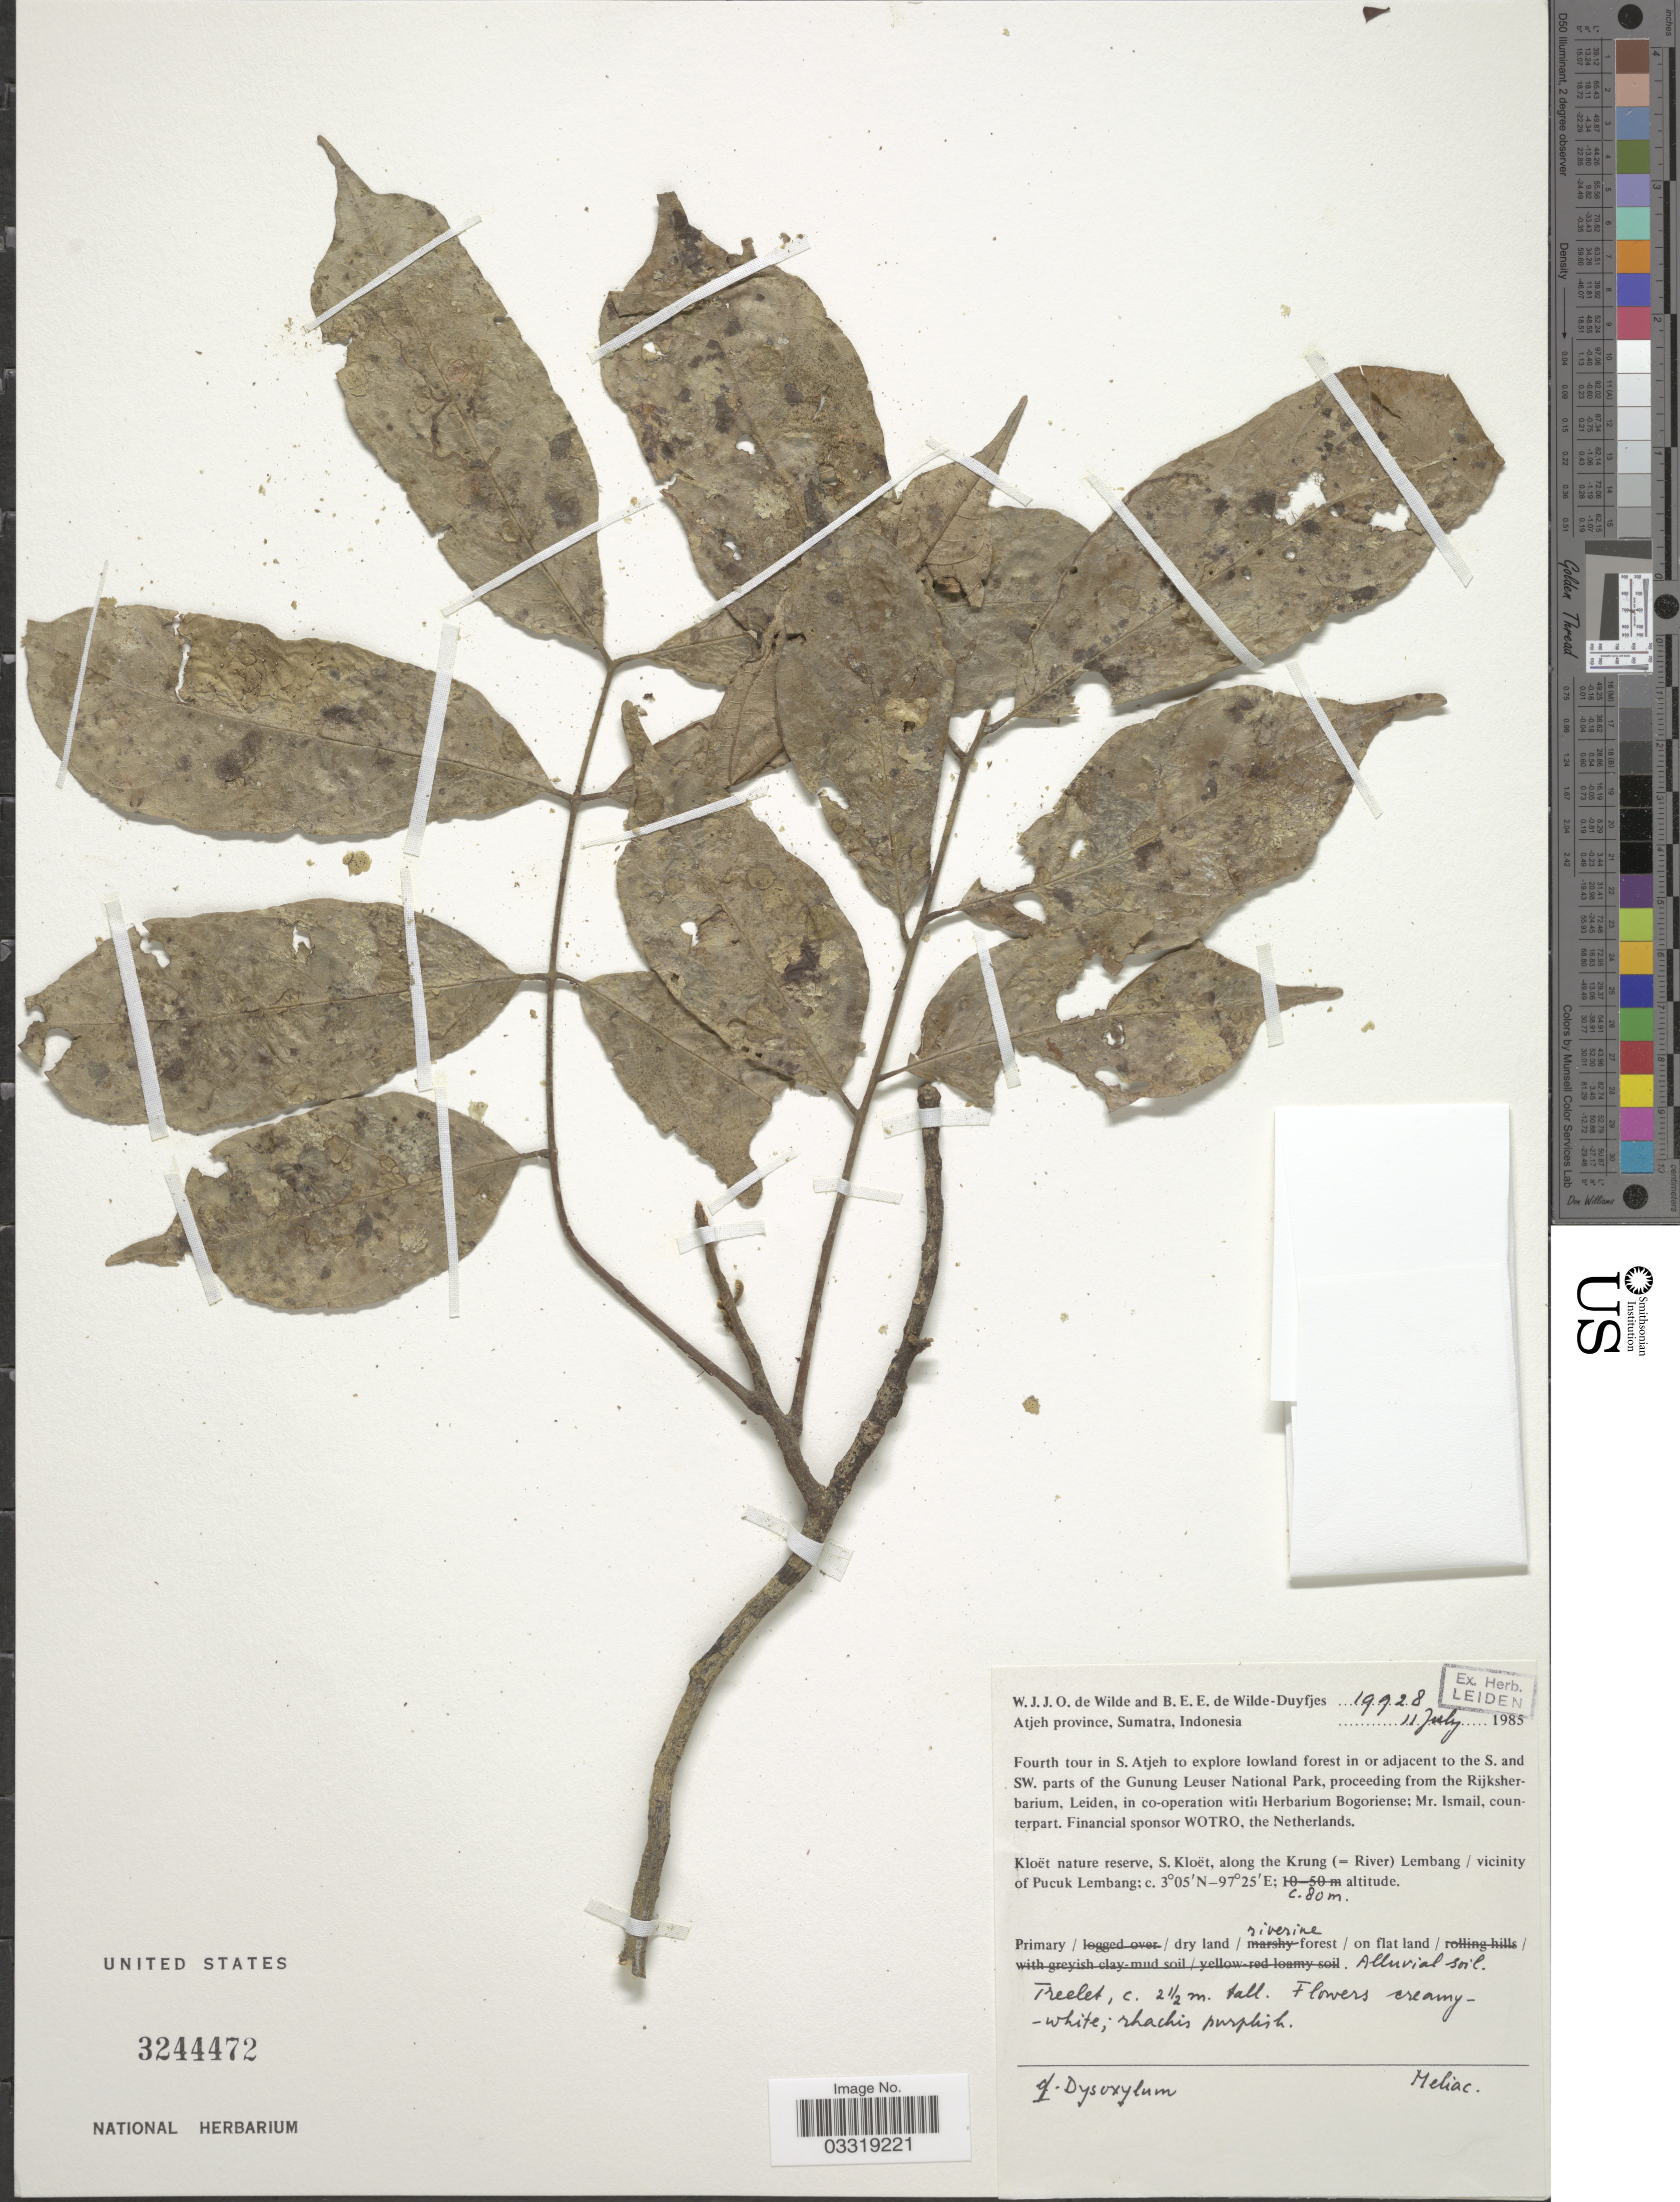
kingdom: Plantae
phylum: Tracheophyta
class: Magnoliopsida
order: Sapindales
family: Meliaceae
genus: Chisocheton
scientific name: Chisocheton lasiogynus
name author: Boerl. & Koord.-Schum.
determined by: Mabberley, David J.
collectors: W. J. de Wilde & B. E. de Wilde-Duyfjes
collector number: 19928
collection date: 1985-07-11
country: Indonesia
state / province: Sumatra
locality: Atjeh Province. Kloët nature reserve, S. Kloët, along the Krung (= River) Lembang / vicinity of Pucuk Lembang.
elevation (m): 80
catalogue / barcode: US 3244472